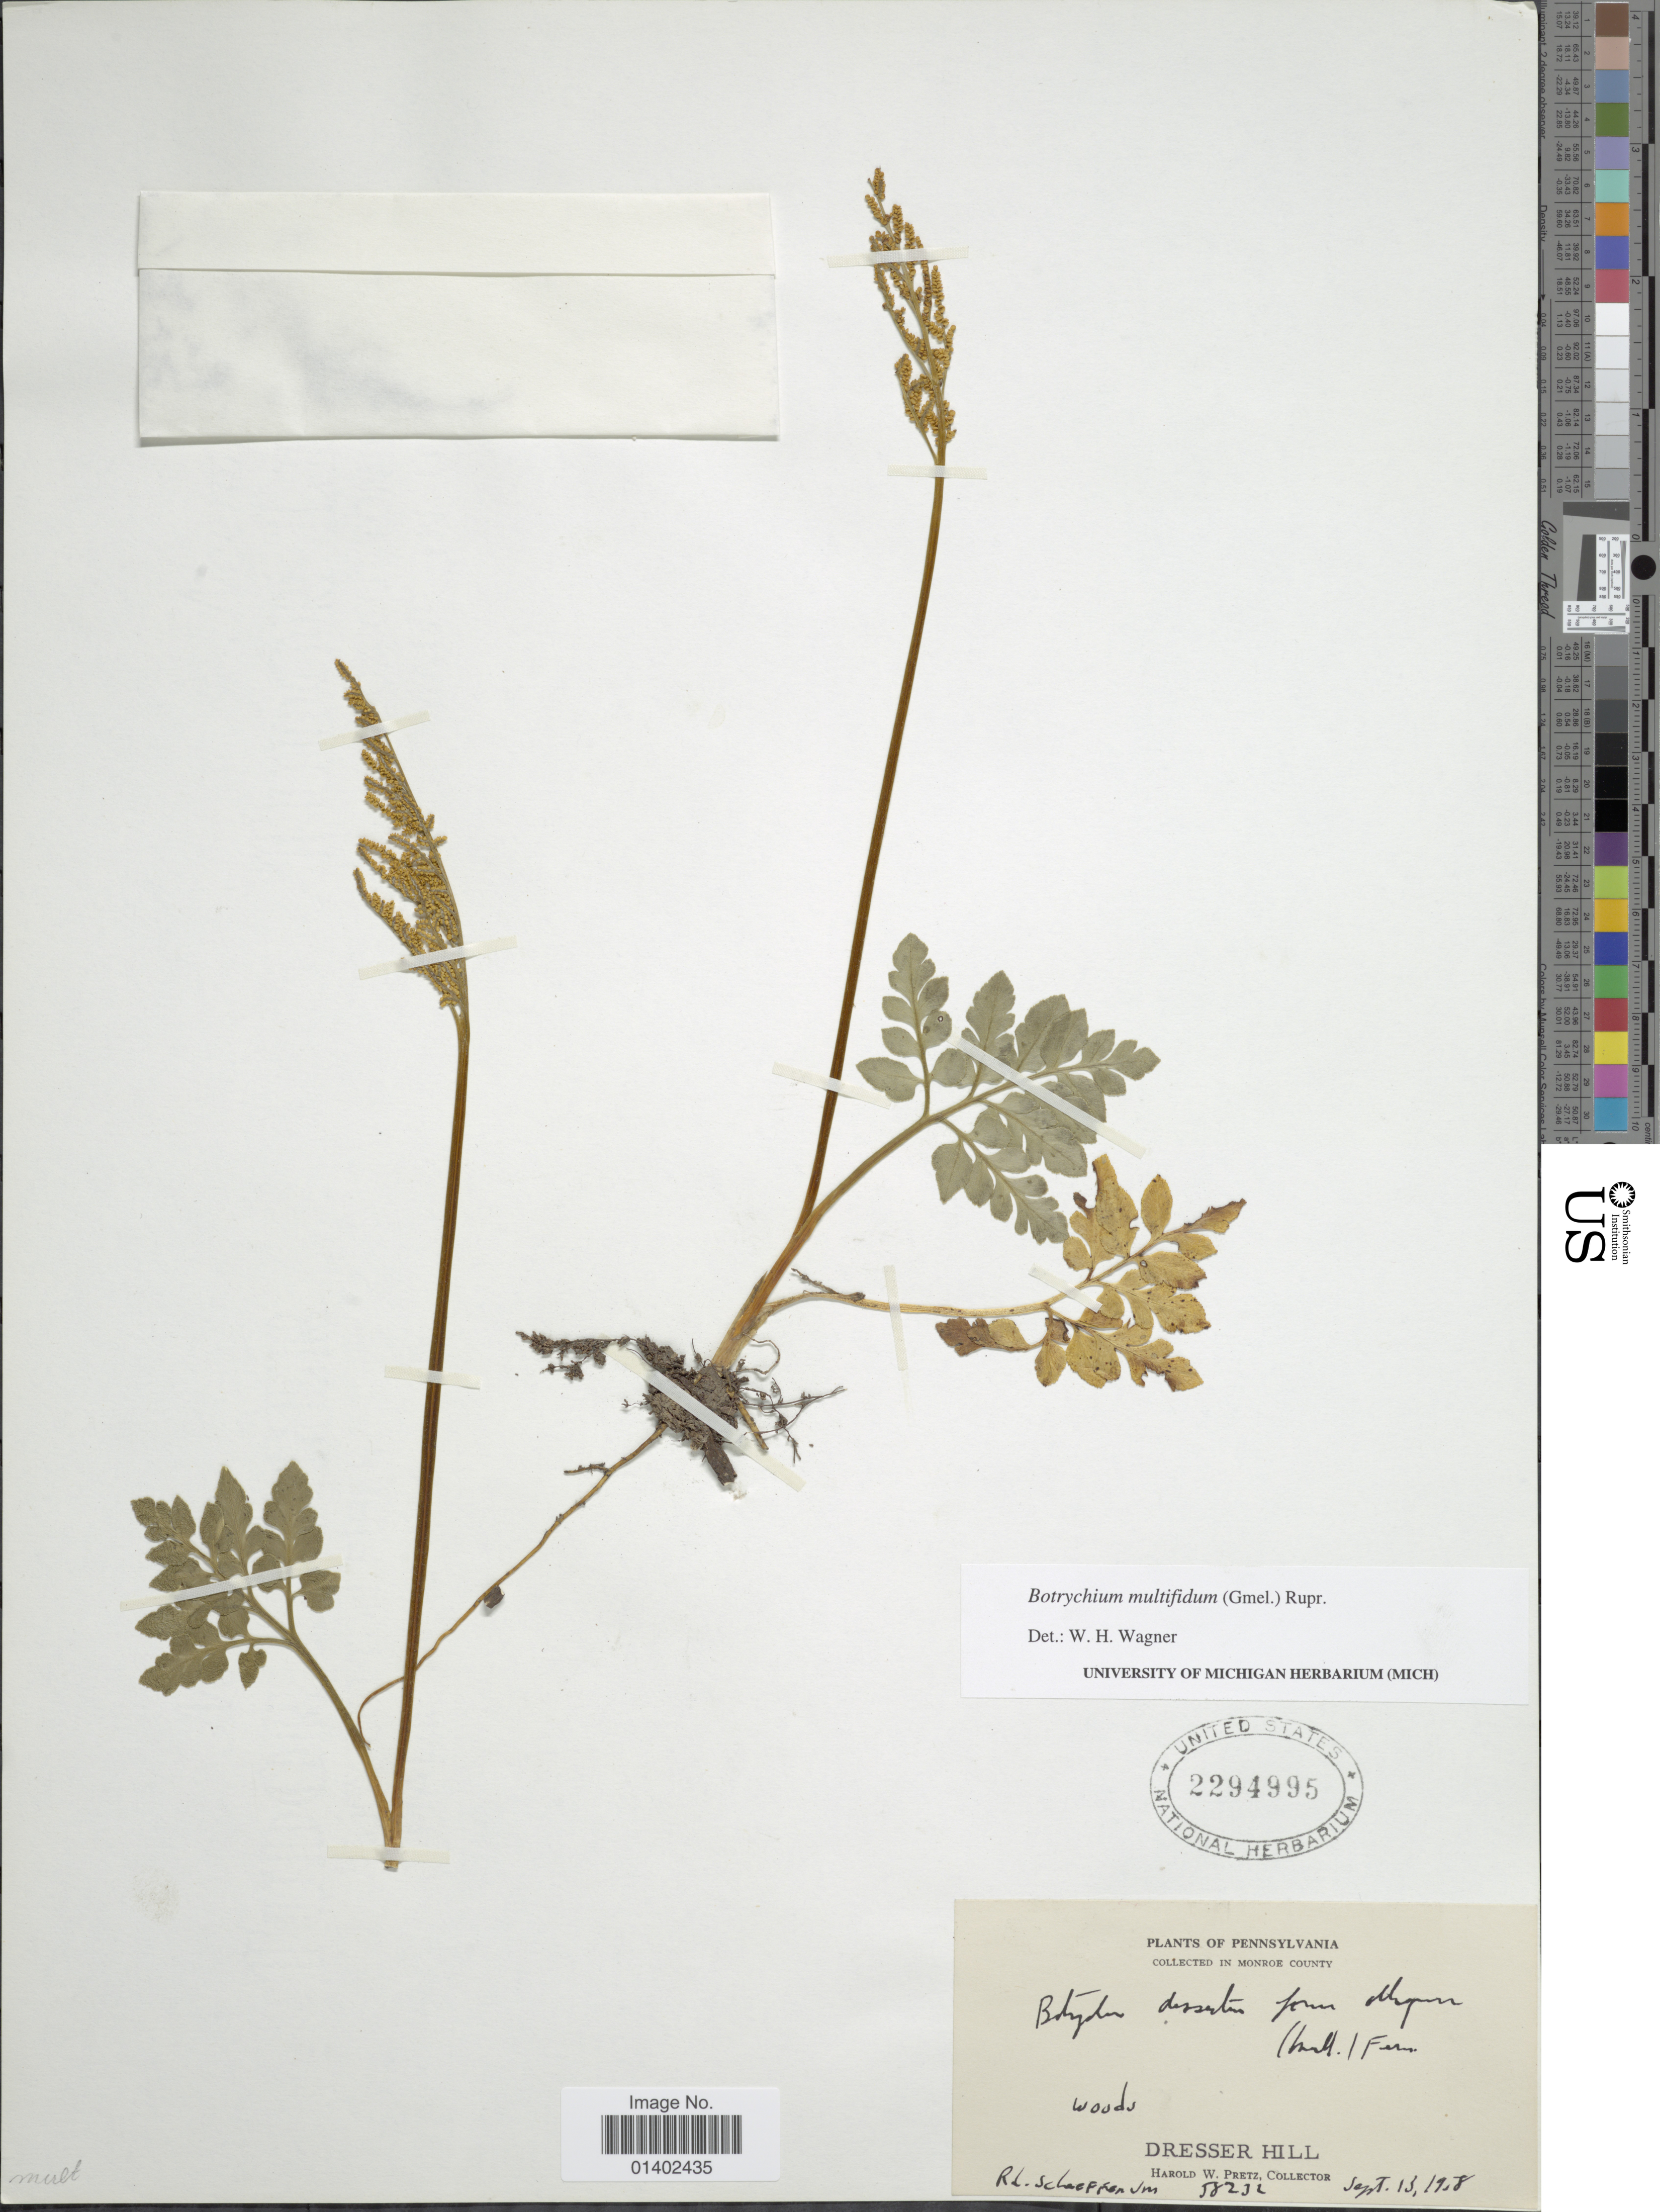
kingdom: Plantae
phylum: Tracheophyta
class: Polypodiopsida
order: Ophioglossales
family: Ophioglossaceae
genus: Botrychium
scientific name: Botrychium multifidum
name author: (J.F. Gmel.) Rupr.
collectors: H. W. Pretz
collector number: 5832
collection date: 1918-09-13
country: United States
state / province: Pennsylvania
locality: In Monroe County, Dresser Hill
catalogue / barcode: US 2294995